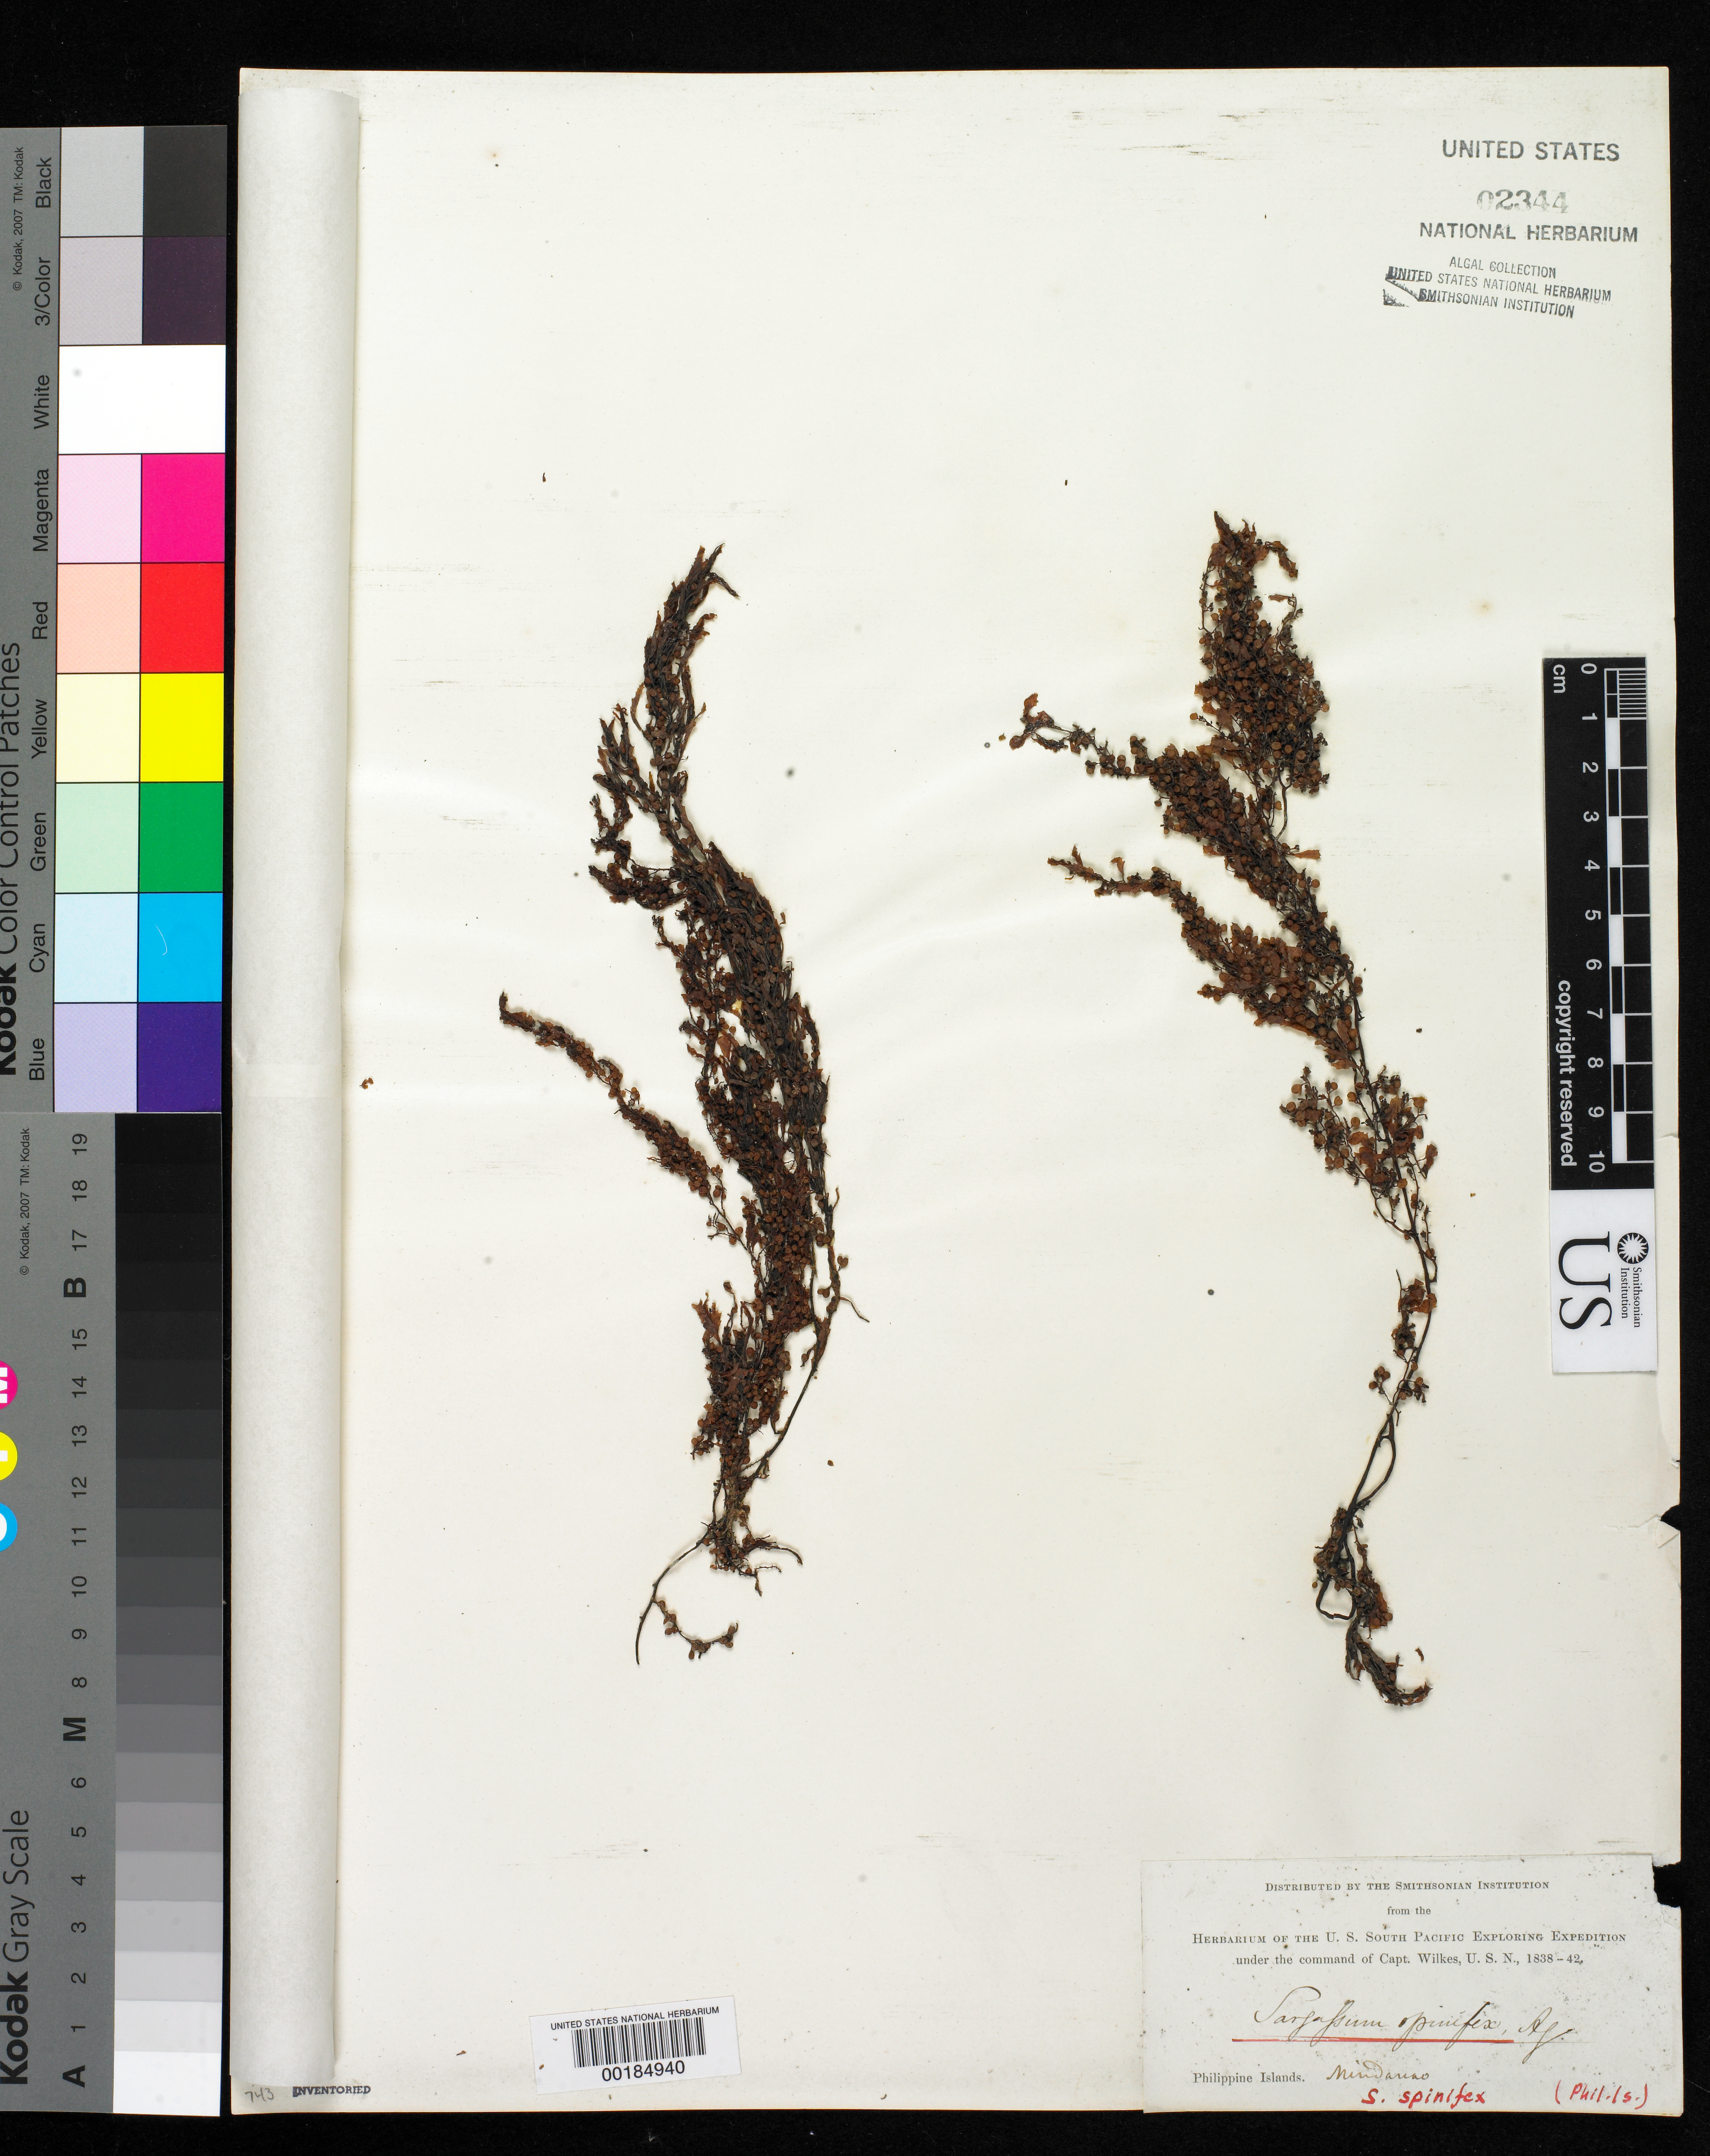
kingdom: Chromista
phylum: Ochrophyta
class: Phaeophyceae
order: Fucales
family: Sargassaceae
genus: Sargassum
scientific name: Sargassum spinifex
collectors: W. D. Brackenridge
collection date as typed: Jan 1842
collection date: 1842-01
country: Philippines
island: Mindanao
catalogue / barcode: US 2344